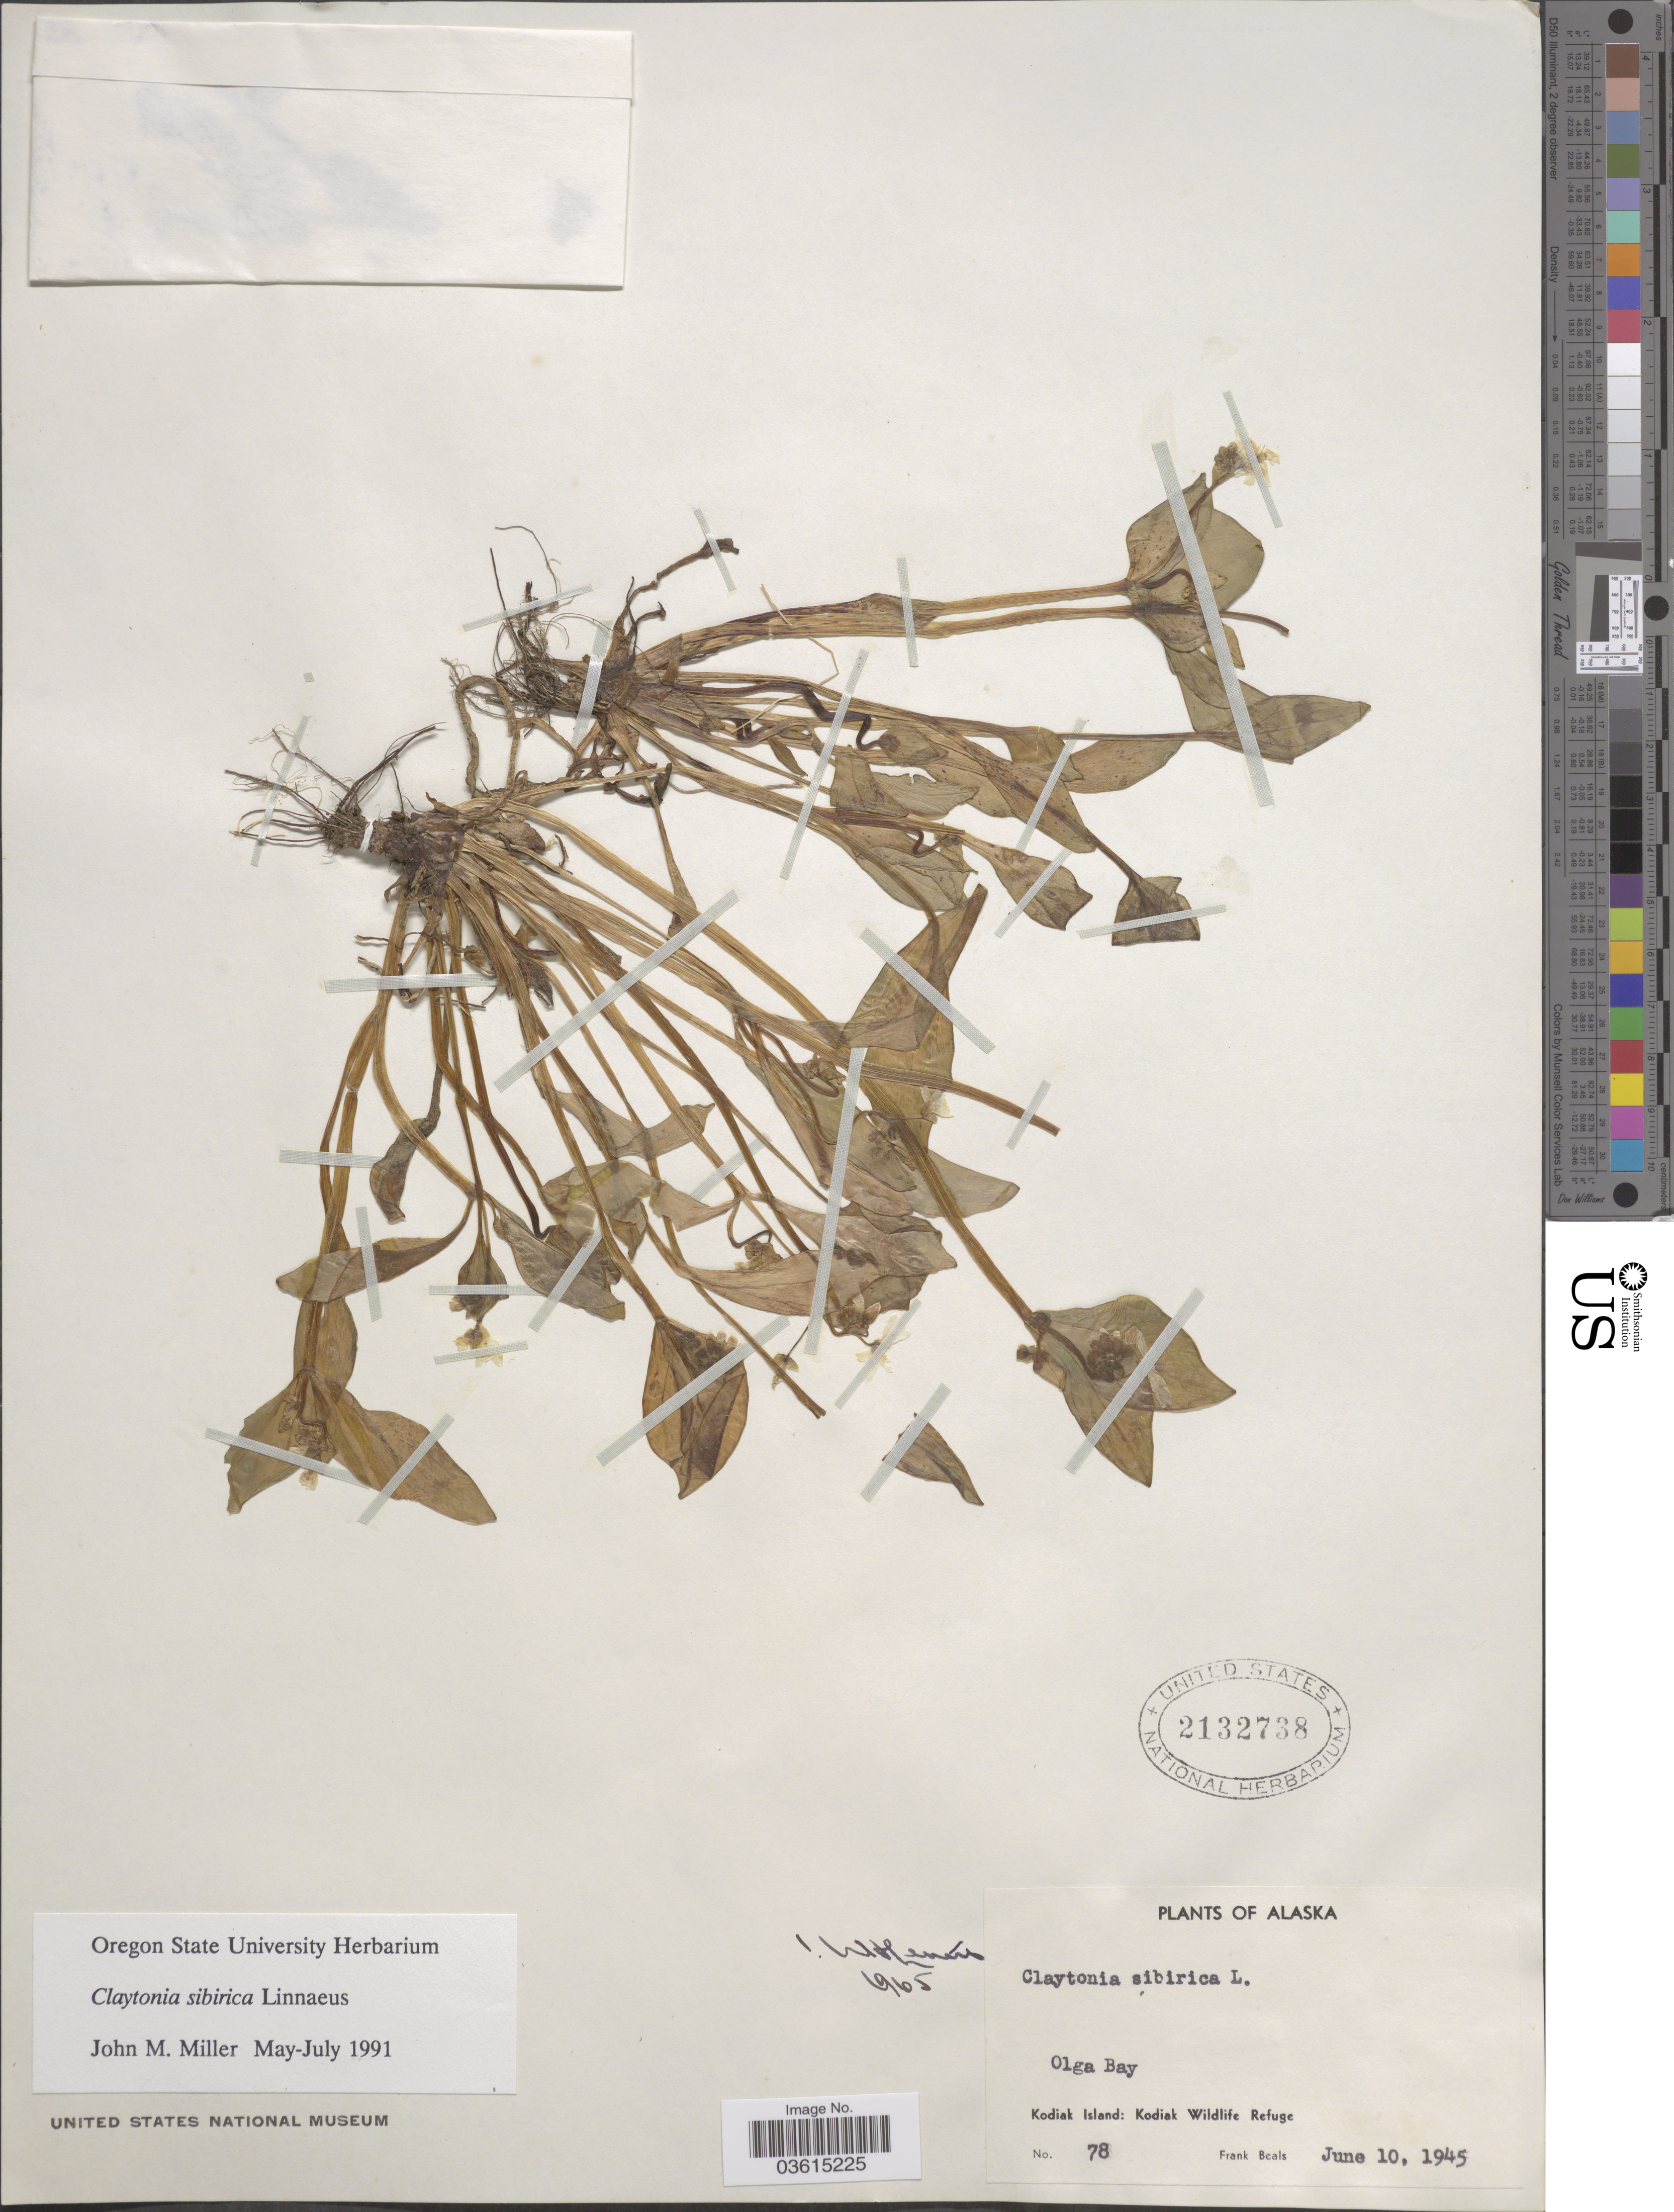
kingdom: Plantae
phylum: Tracheophyta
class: Magnoliopsida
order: Caryophyllales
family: Montiaceae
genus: Claytonia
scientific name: Claytonia sibirica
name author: L.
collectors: F. Beals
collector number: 78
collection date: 1945-06-10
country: United States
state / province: Alaska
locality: Olga Bay. Kodiak Island: Kodiak Wildlife Refuge.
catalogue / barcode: US 2132738